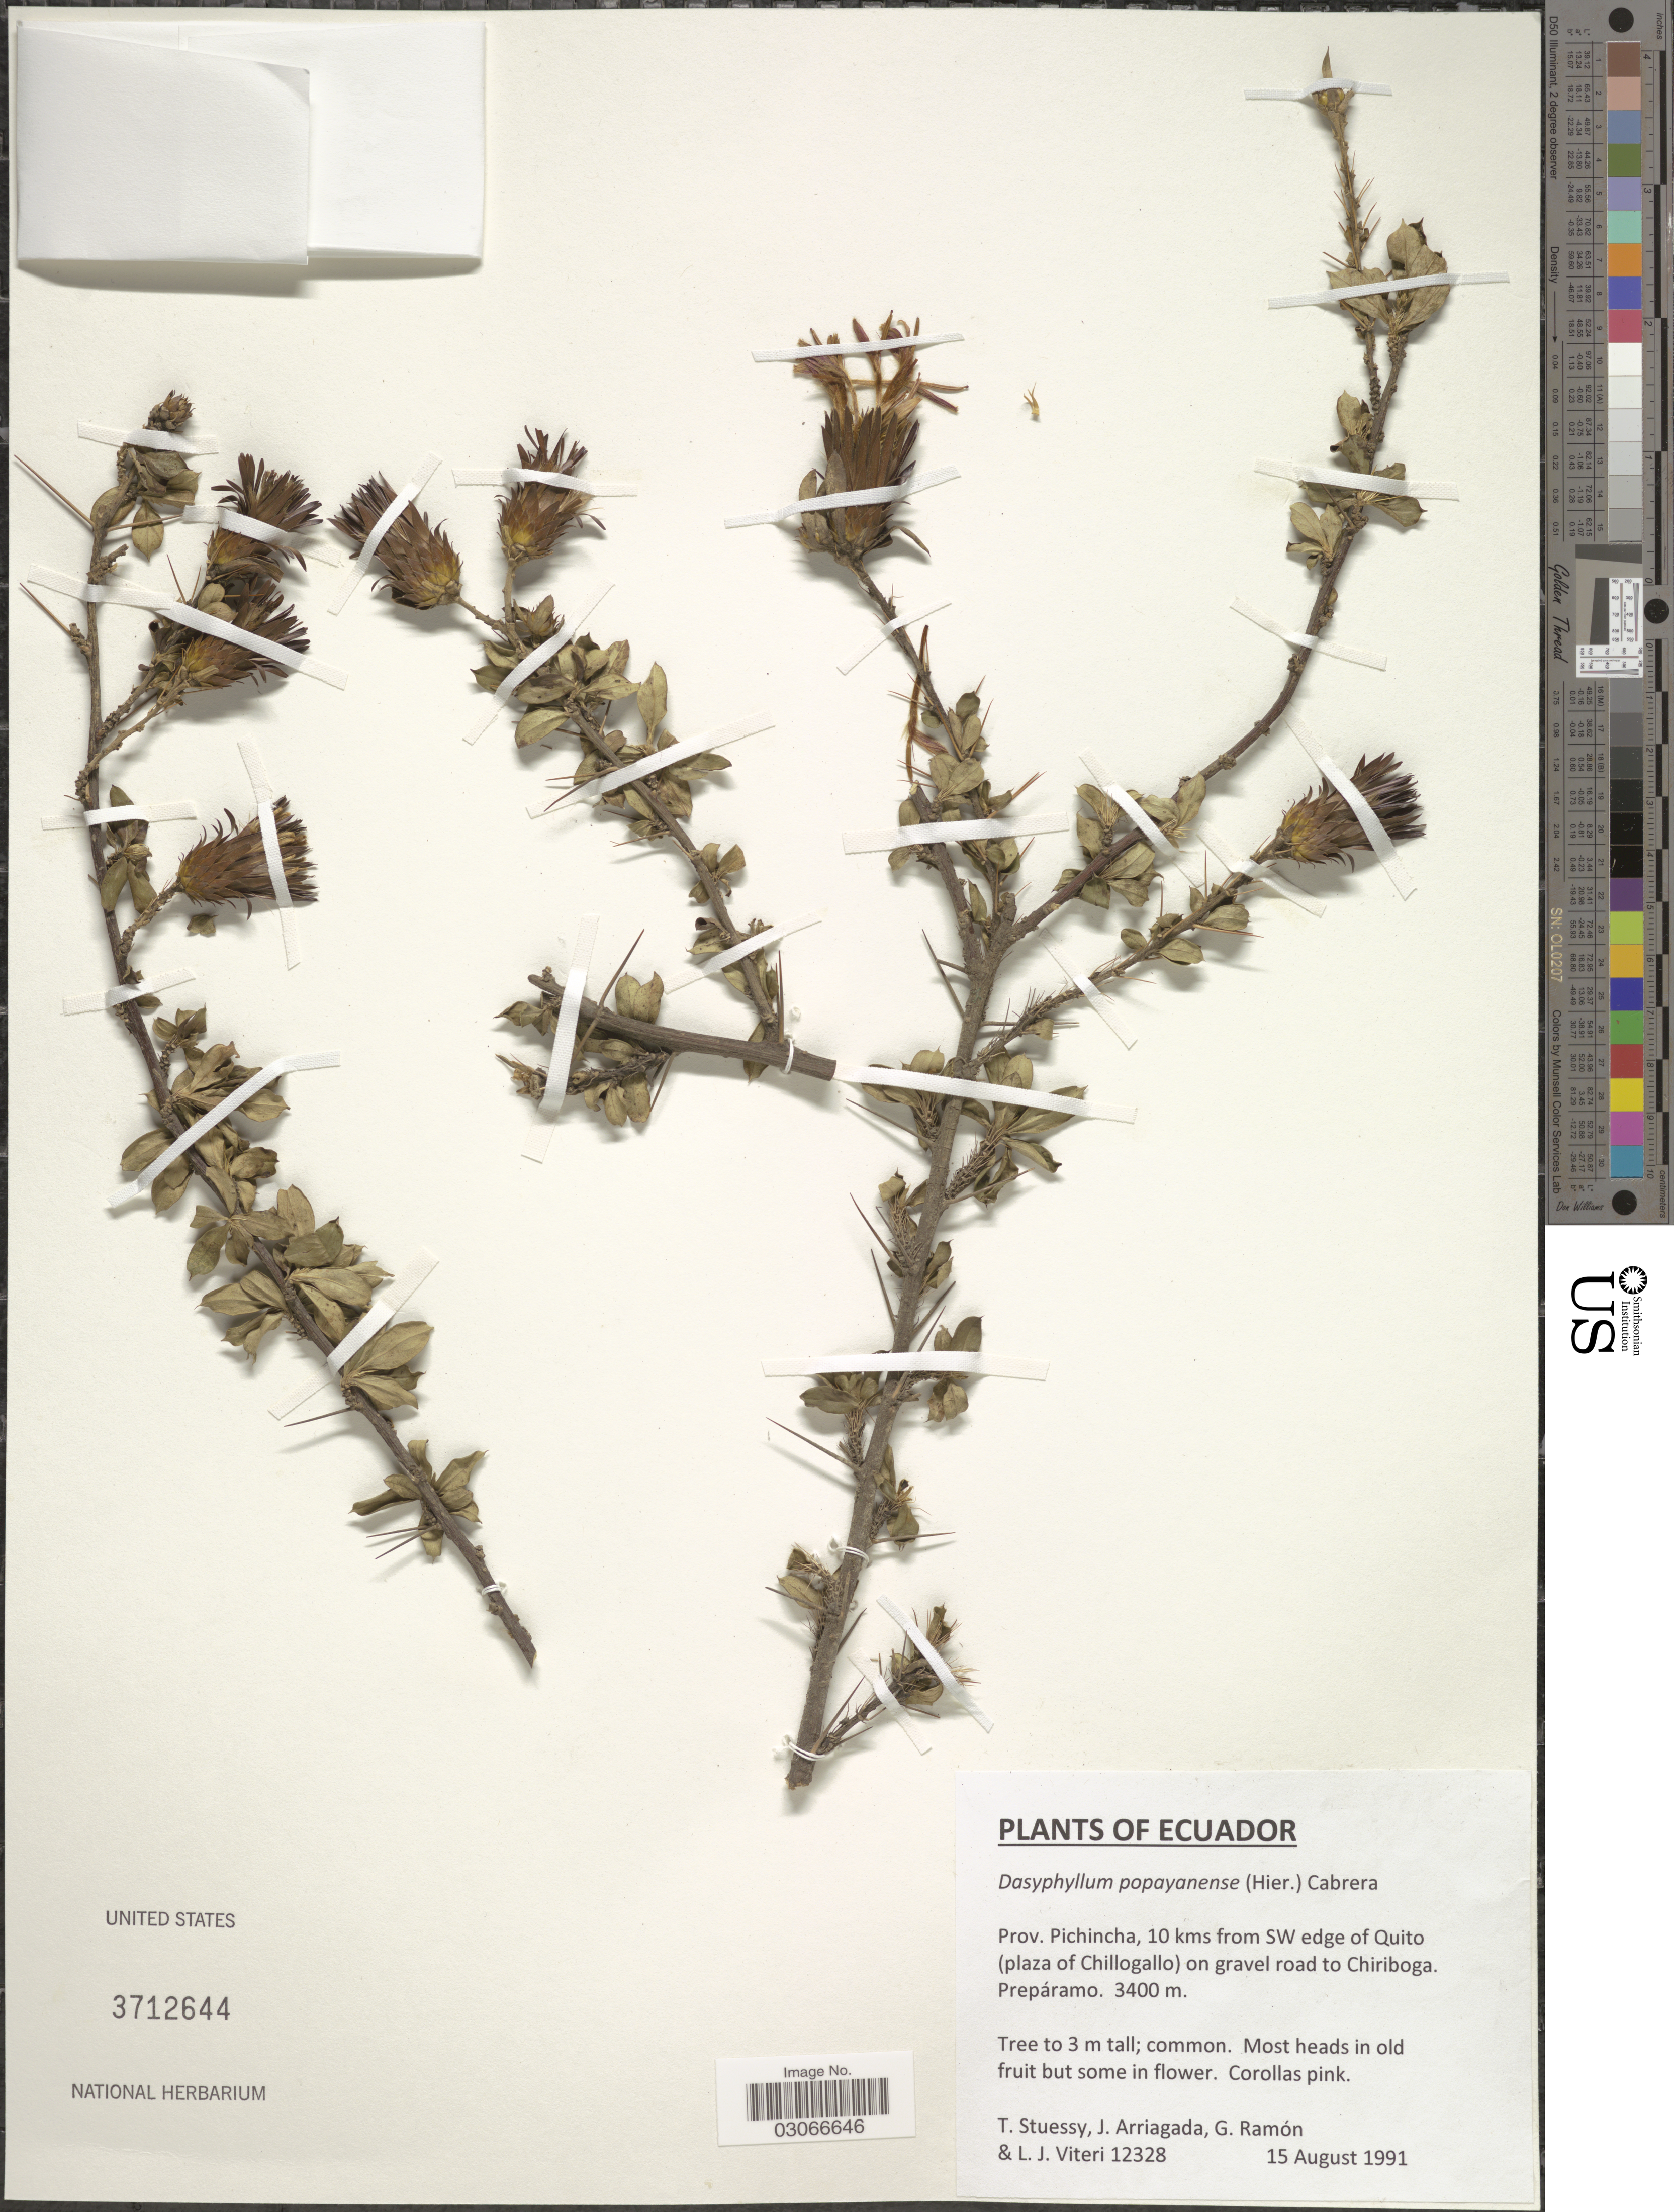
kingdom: Plantae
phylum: Tracheophyta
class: Magnoliopsida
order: Asterales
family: Asteraceae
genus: Dasyphyllum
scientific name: Dasyphyllum popayanense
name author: (Hieron.) Cabrera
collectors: T. Stuessy, J. Arriagada, G. Ramón & L. Viteri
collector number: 12328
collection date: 1991-08-15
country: Ecuador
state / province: Pichincha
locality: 10 kms from SW edge of Quito (plaza of Chillogallo) on gravel road to Chiriboga.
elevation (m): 3400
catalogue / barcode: US 3712644